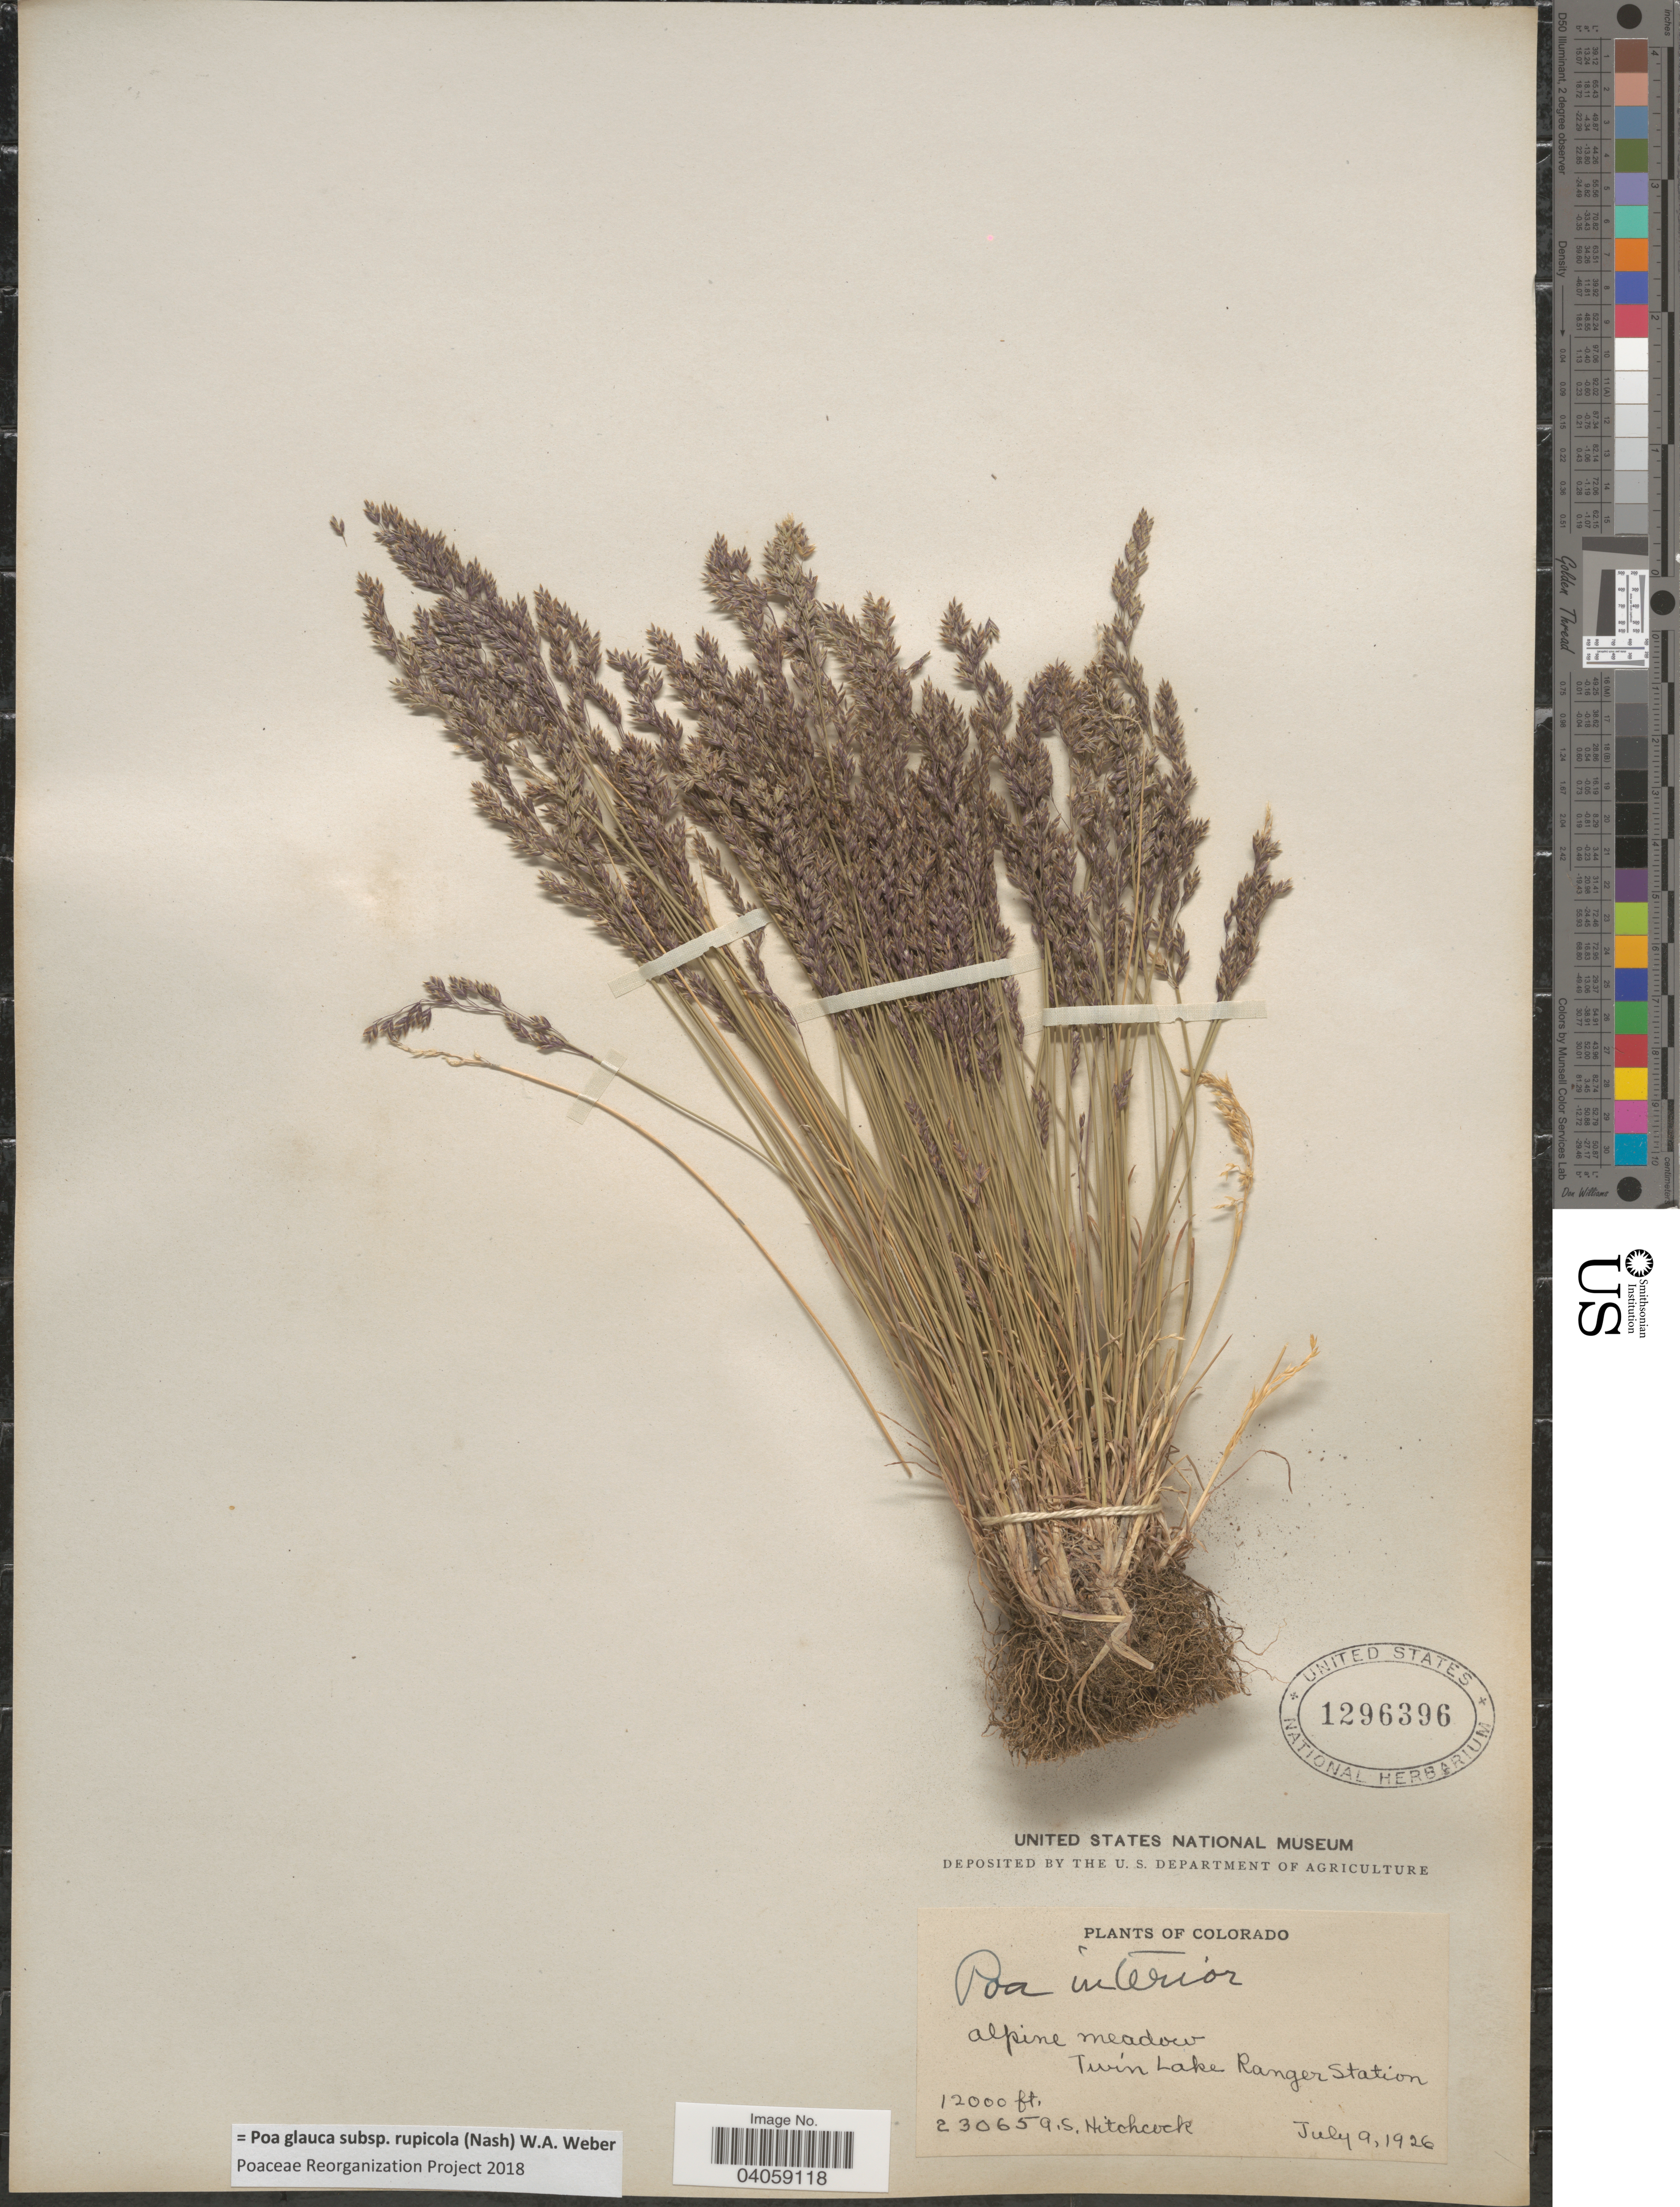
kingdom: Plantae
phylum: Tracheophyta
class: Liliopsida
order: Poales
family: Poaceae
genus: Poa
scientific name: Poa glauca subsp. rupicola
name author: (Nash) W.A. Weber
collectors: A. S. Hitchcock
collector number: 23065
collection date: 1926-07-09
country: United States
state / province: Colorado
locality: Alpine meadow. Twin Lake Ranger Station.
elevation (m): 3658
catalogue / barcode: US 1296396